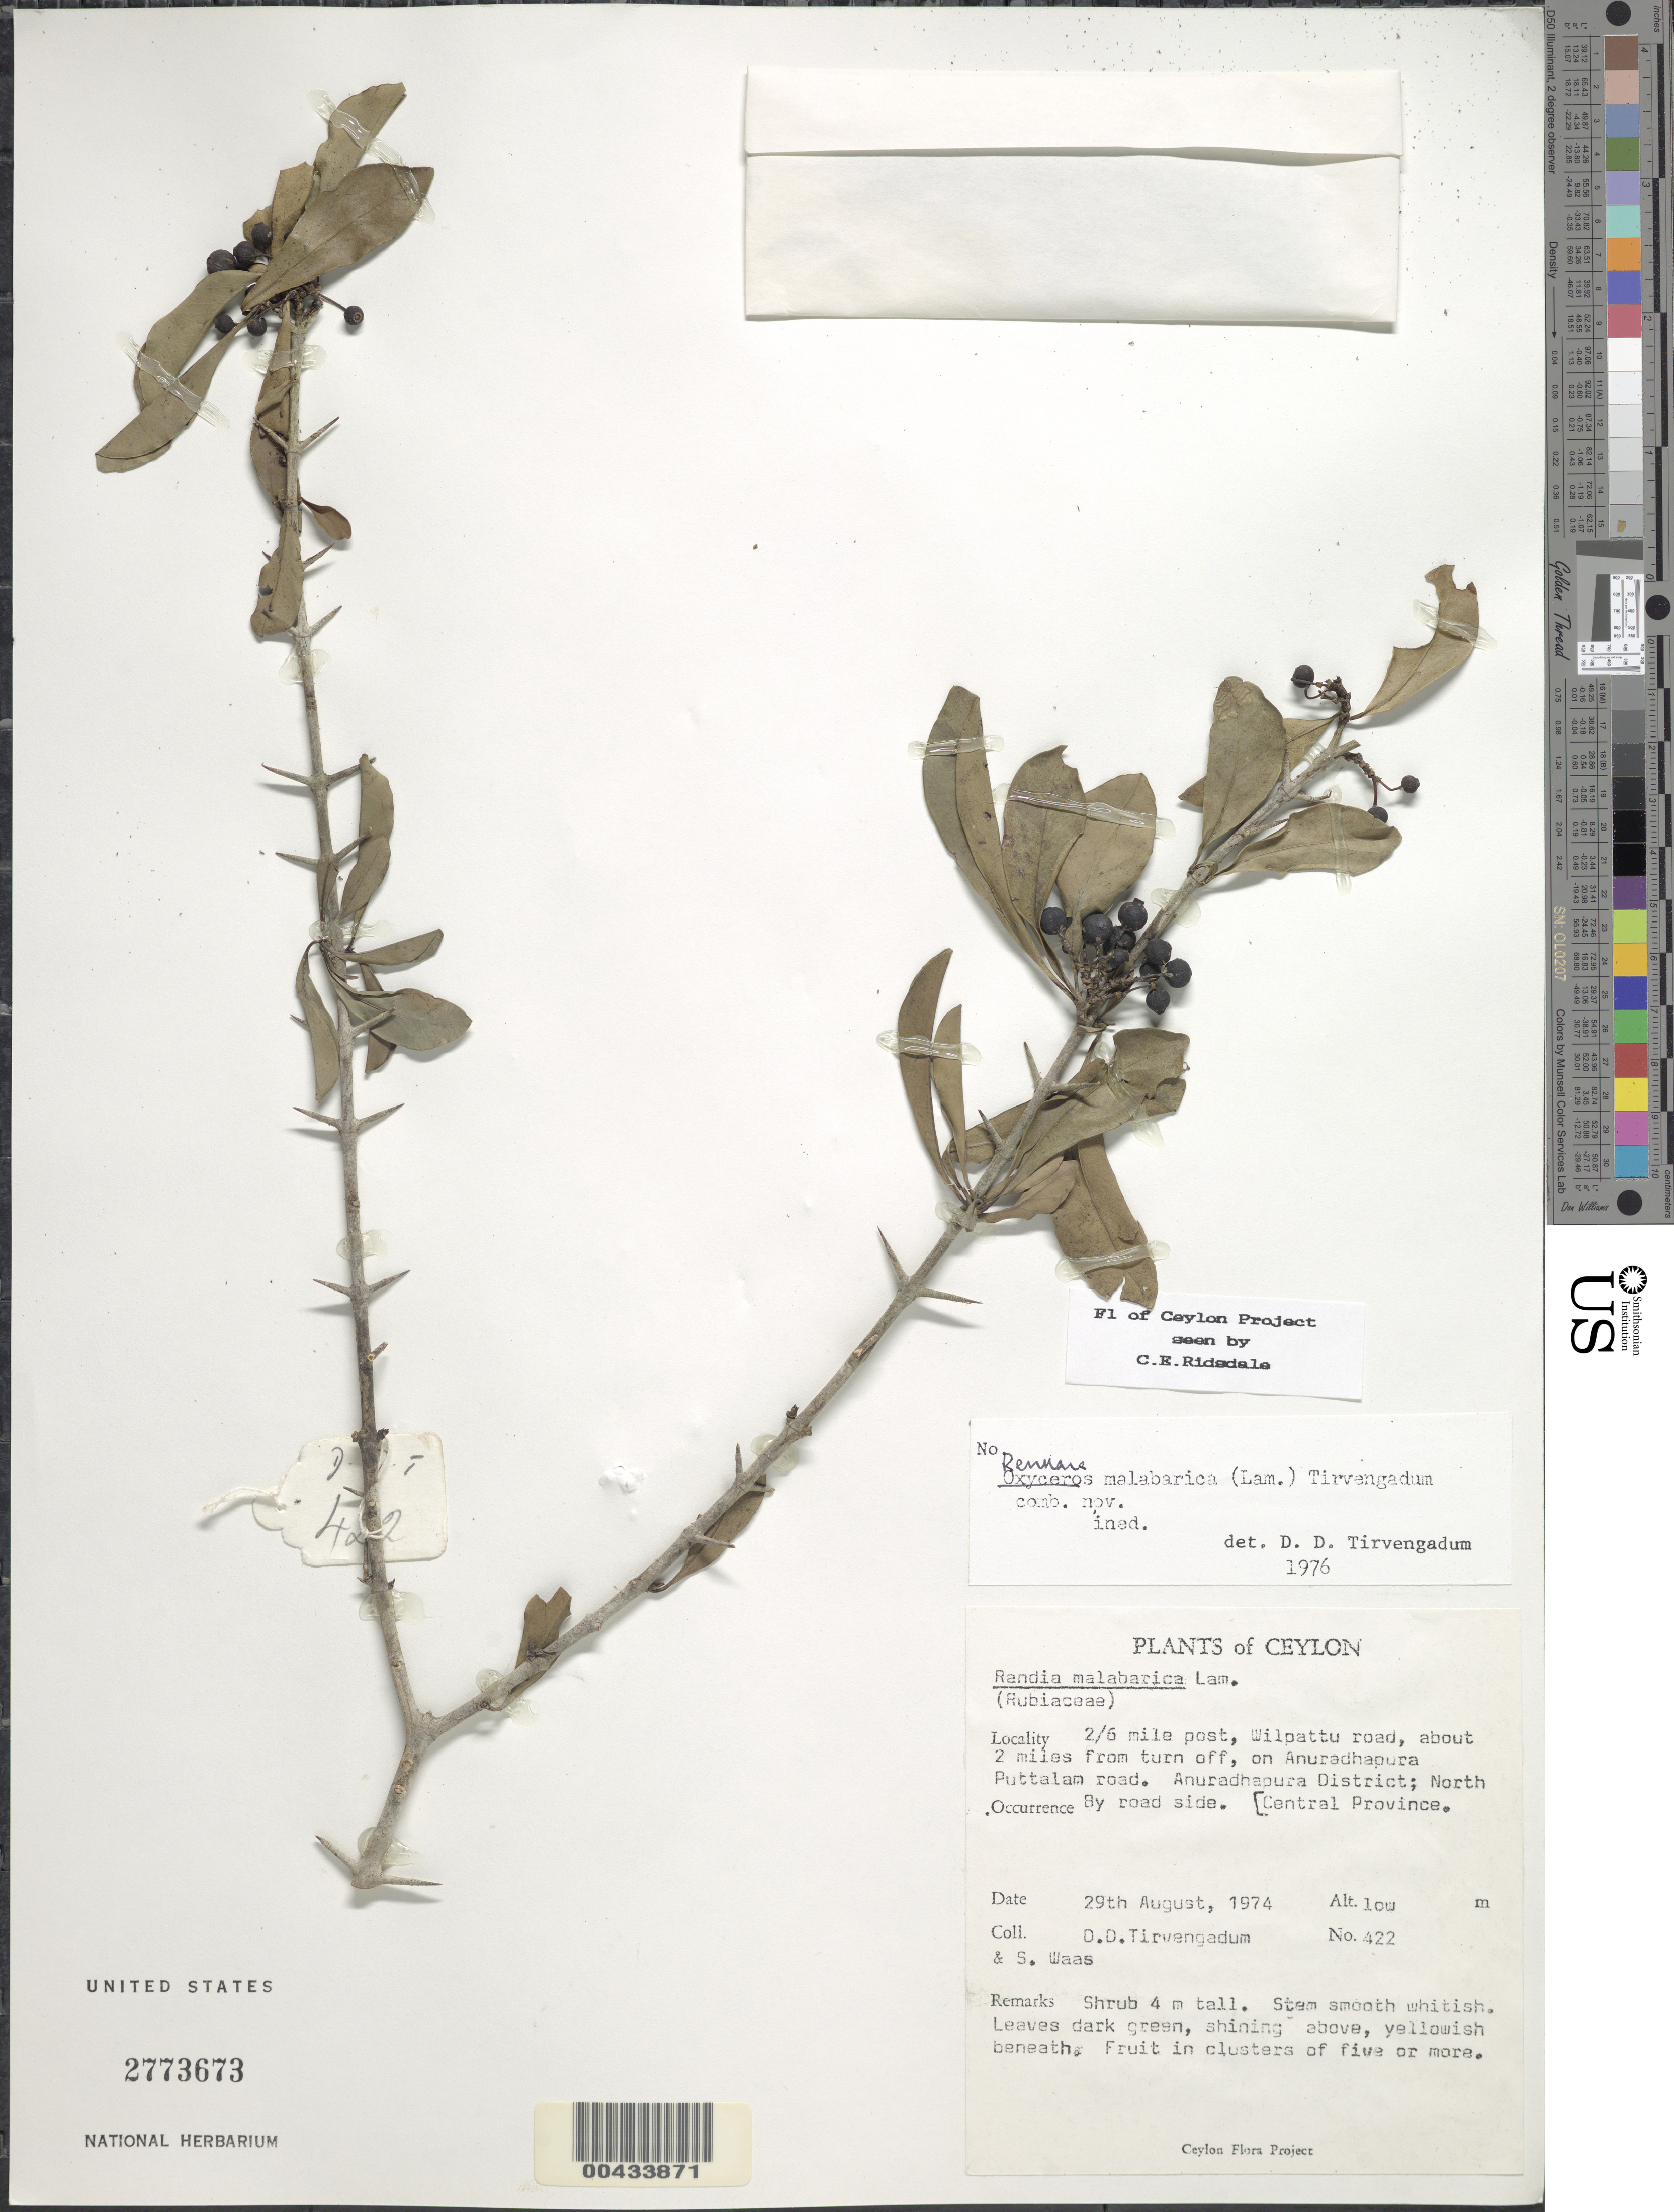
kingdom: Plantae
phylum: Tracheophyta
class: Magnoliopsida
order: Gentianales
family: Rubiaceae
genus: Benkara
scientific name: Benkara malabarica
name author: (Lam.) Tirveng.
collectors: D. Tirvengadum & S. Waas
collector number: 422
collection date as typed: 29 Aug 1974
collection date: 1974-08-29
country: Sri Lanka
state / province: North Central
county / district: Anuradhapura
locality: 2/6 mi post, Wilpattu Rd, about w mi from turn off, on Anuradhapura Puttalum Rd.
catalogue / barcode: US 2773673